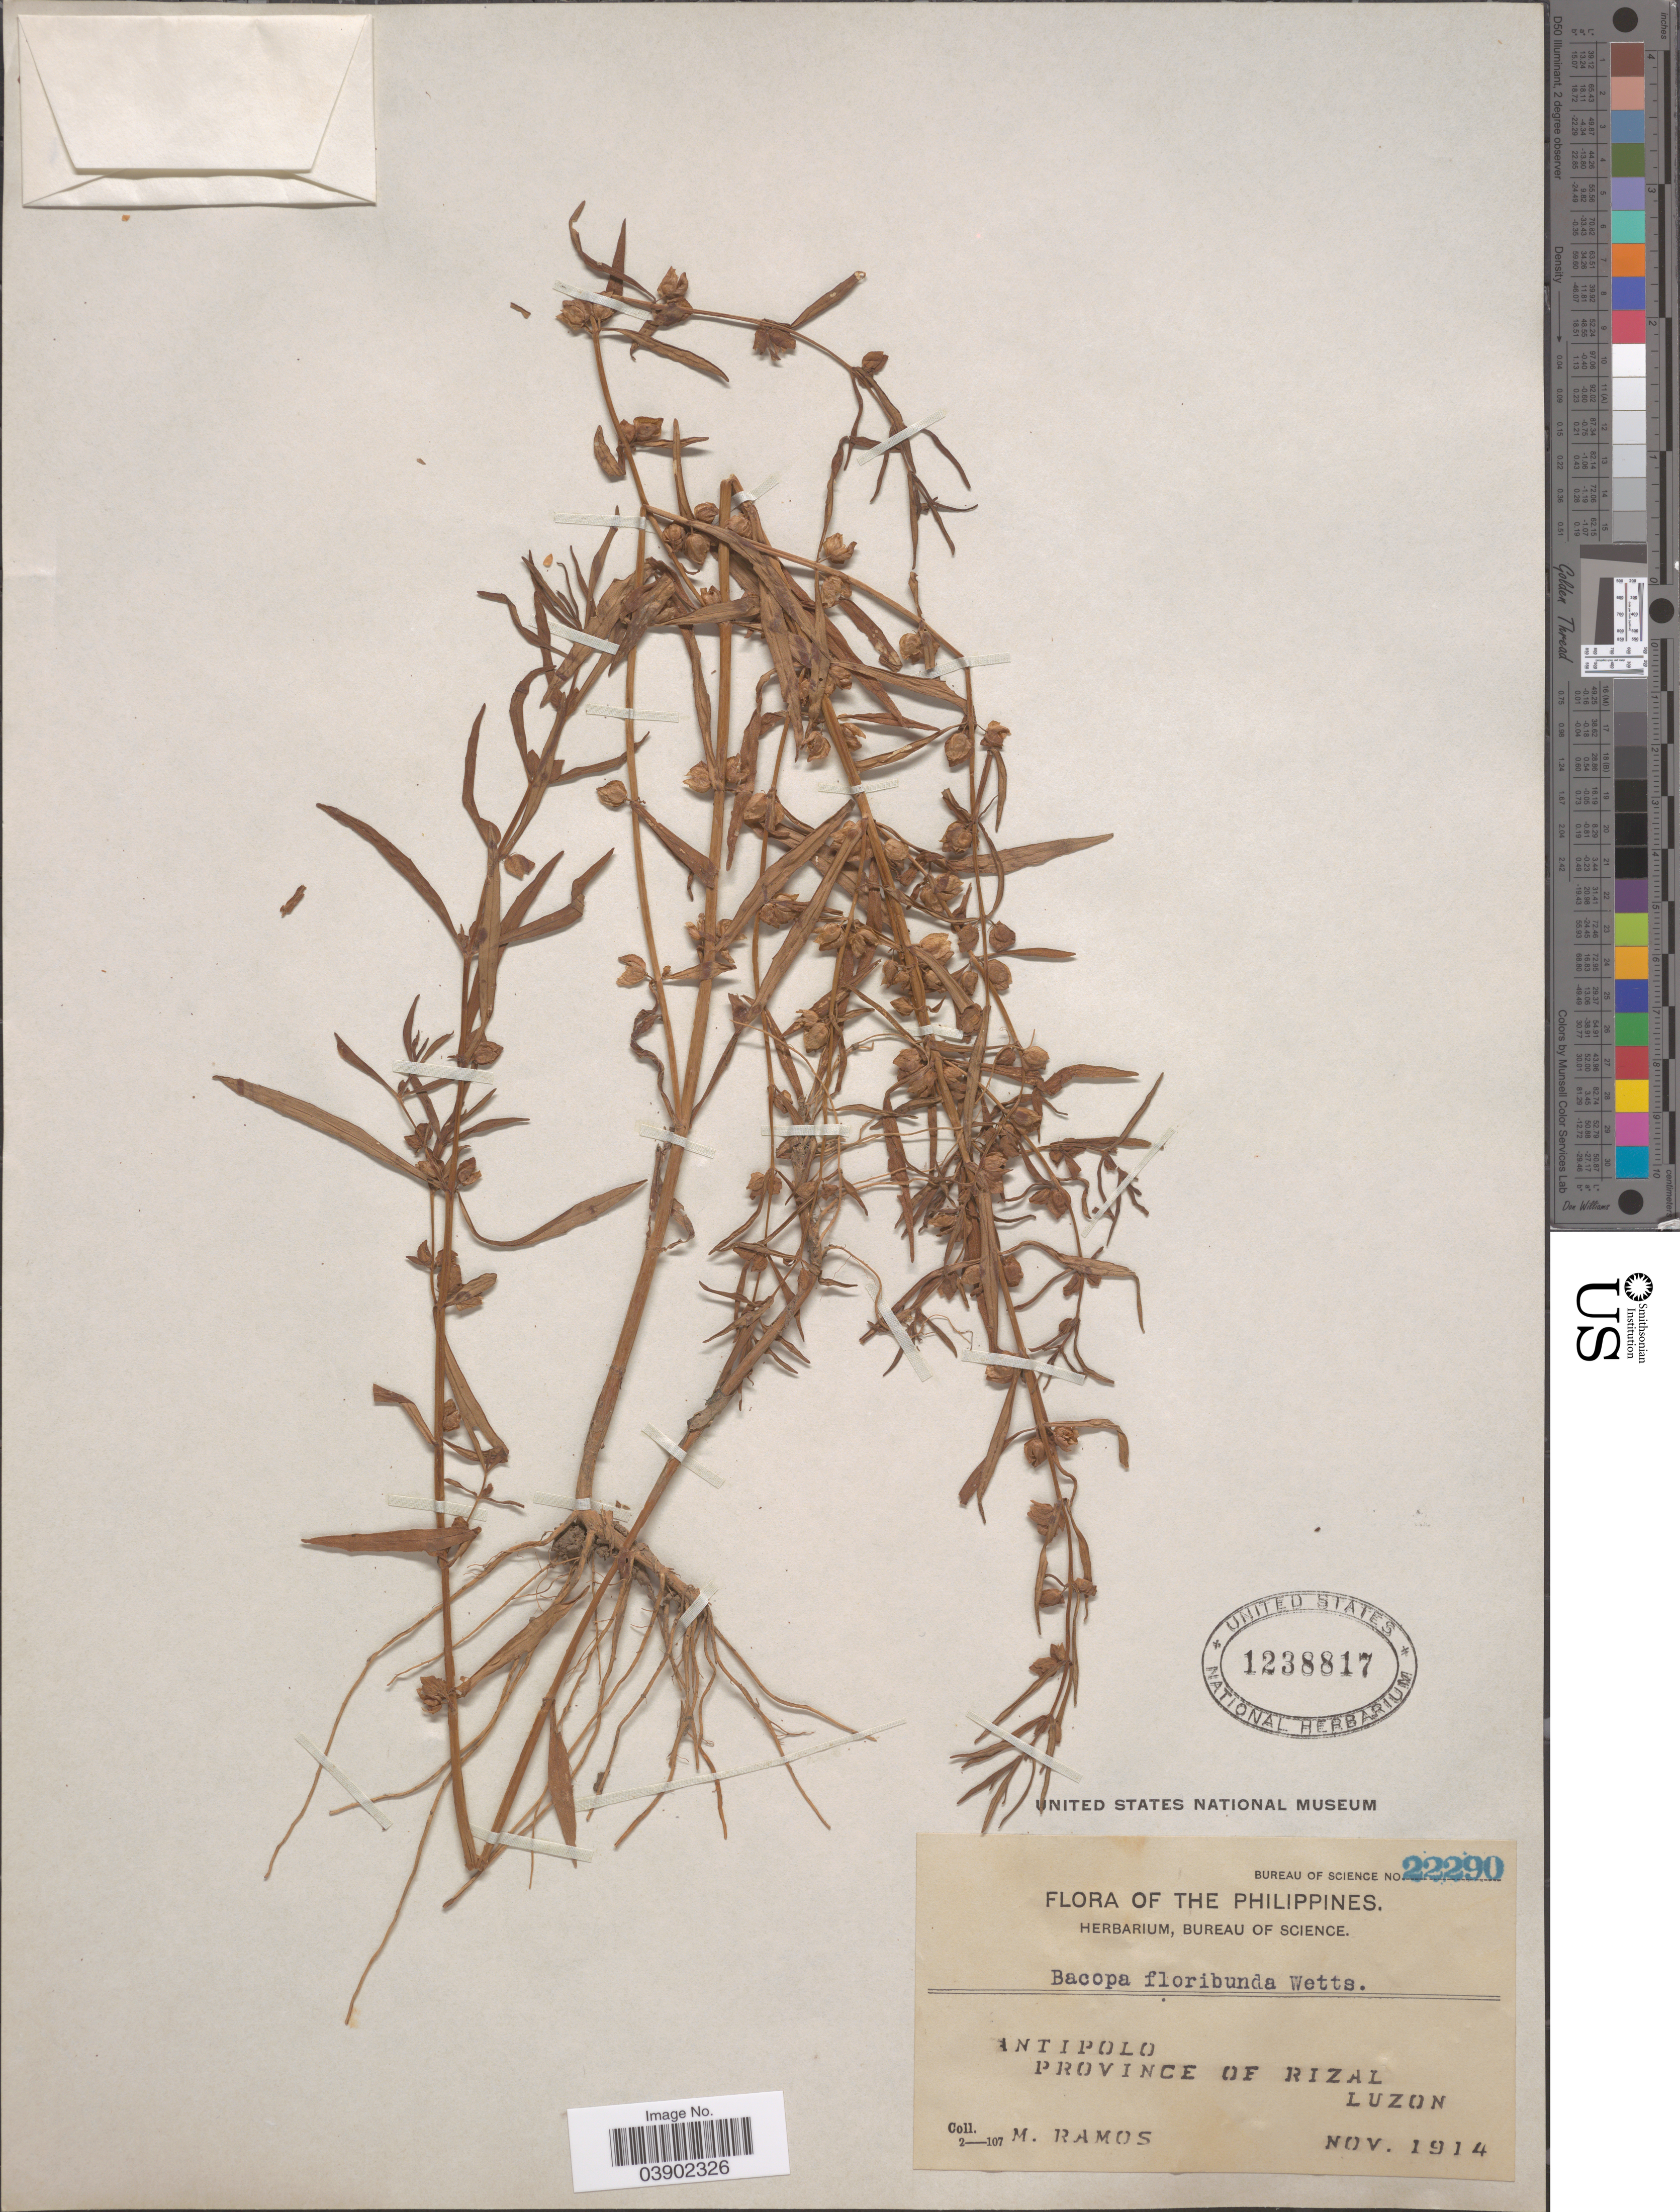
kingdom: Plantae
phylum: Tracheophyta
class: Magnoliopsida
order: Lamiales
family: Plantaginaceae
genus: Bacopa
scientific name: Bacopa floribunda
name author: (R. Br.) Wettst.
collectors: M. Ramos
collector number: Bureau of Science 22290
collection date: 1914-11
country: Philippines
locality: Antipolo, Province of Rizal, Luzon.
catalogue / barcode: US 1238817